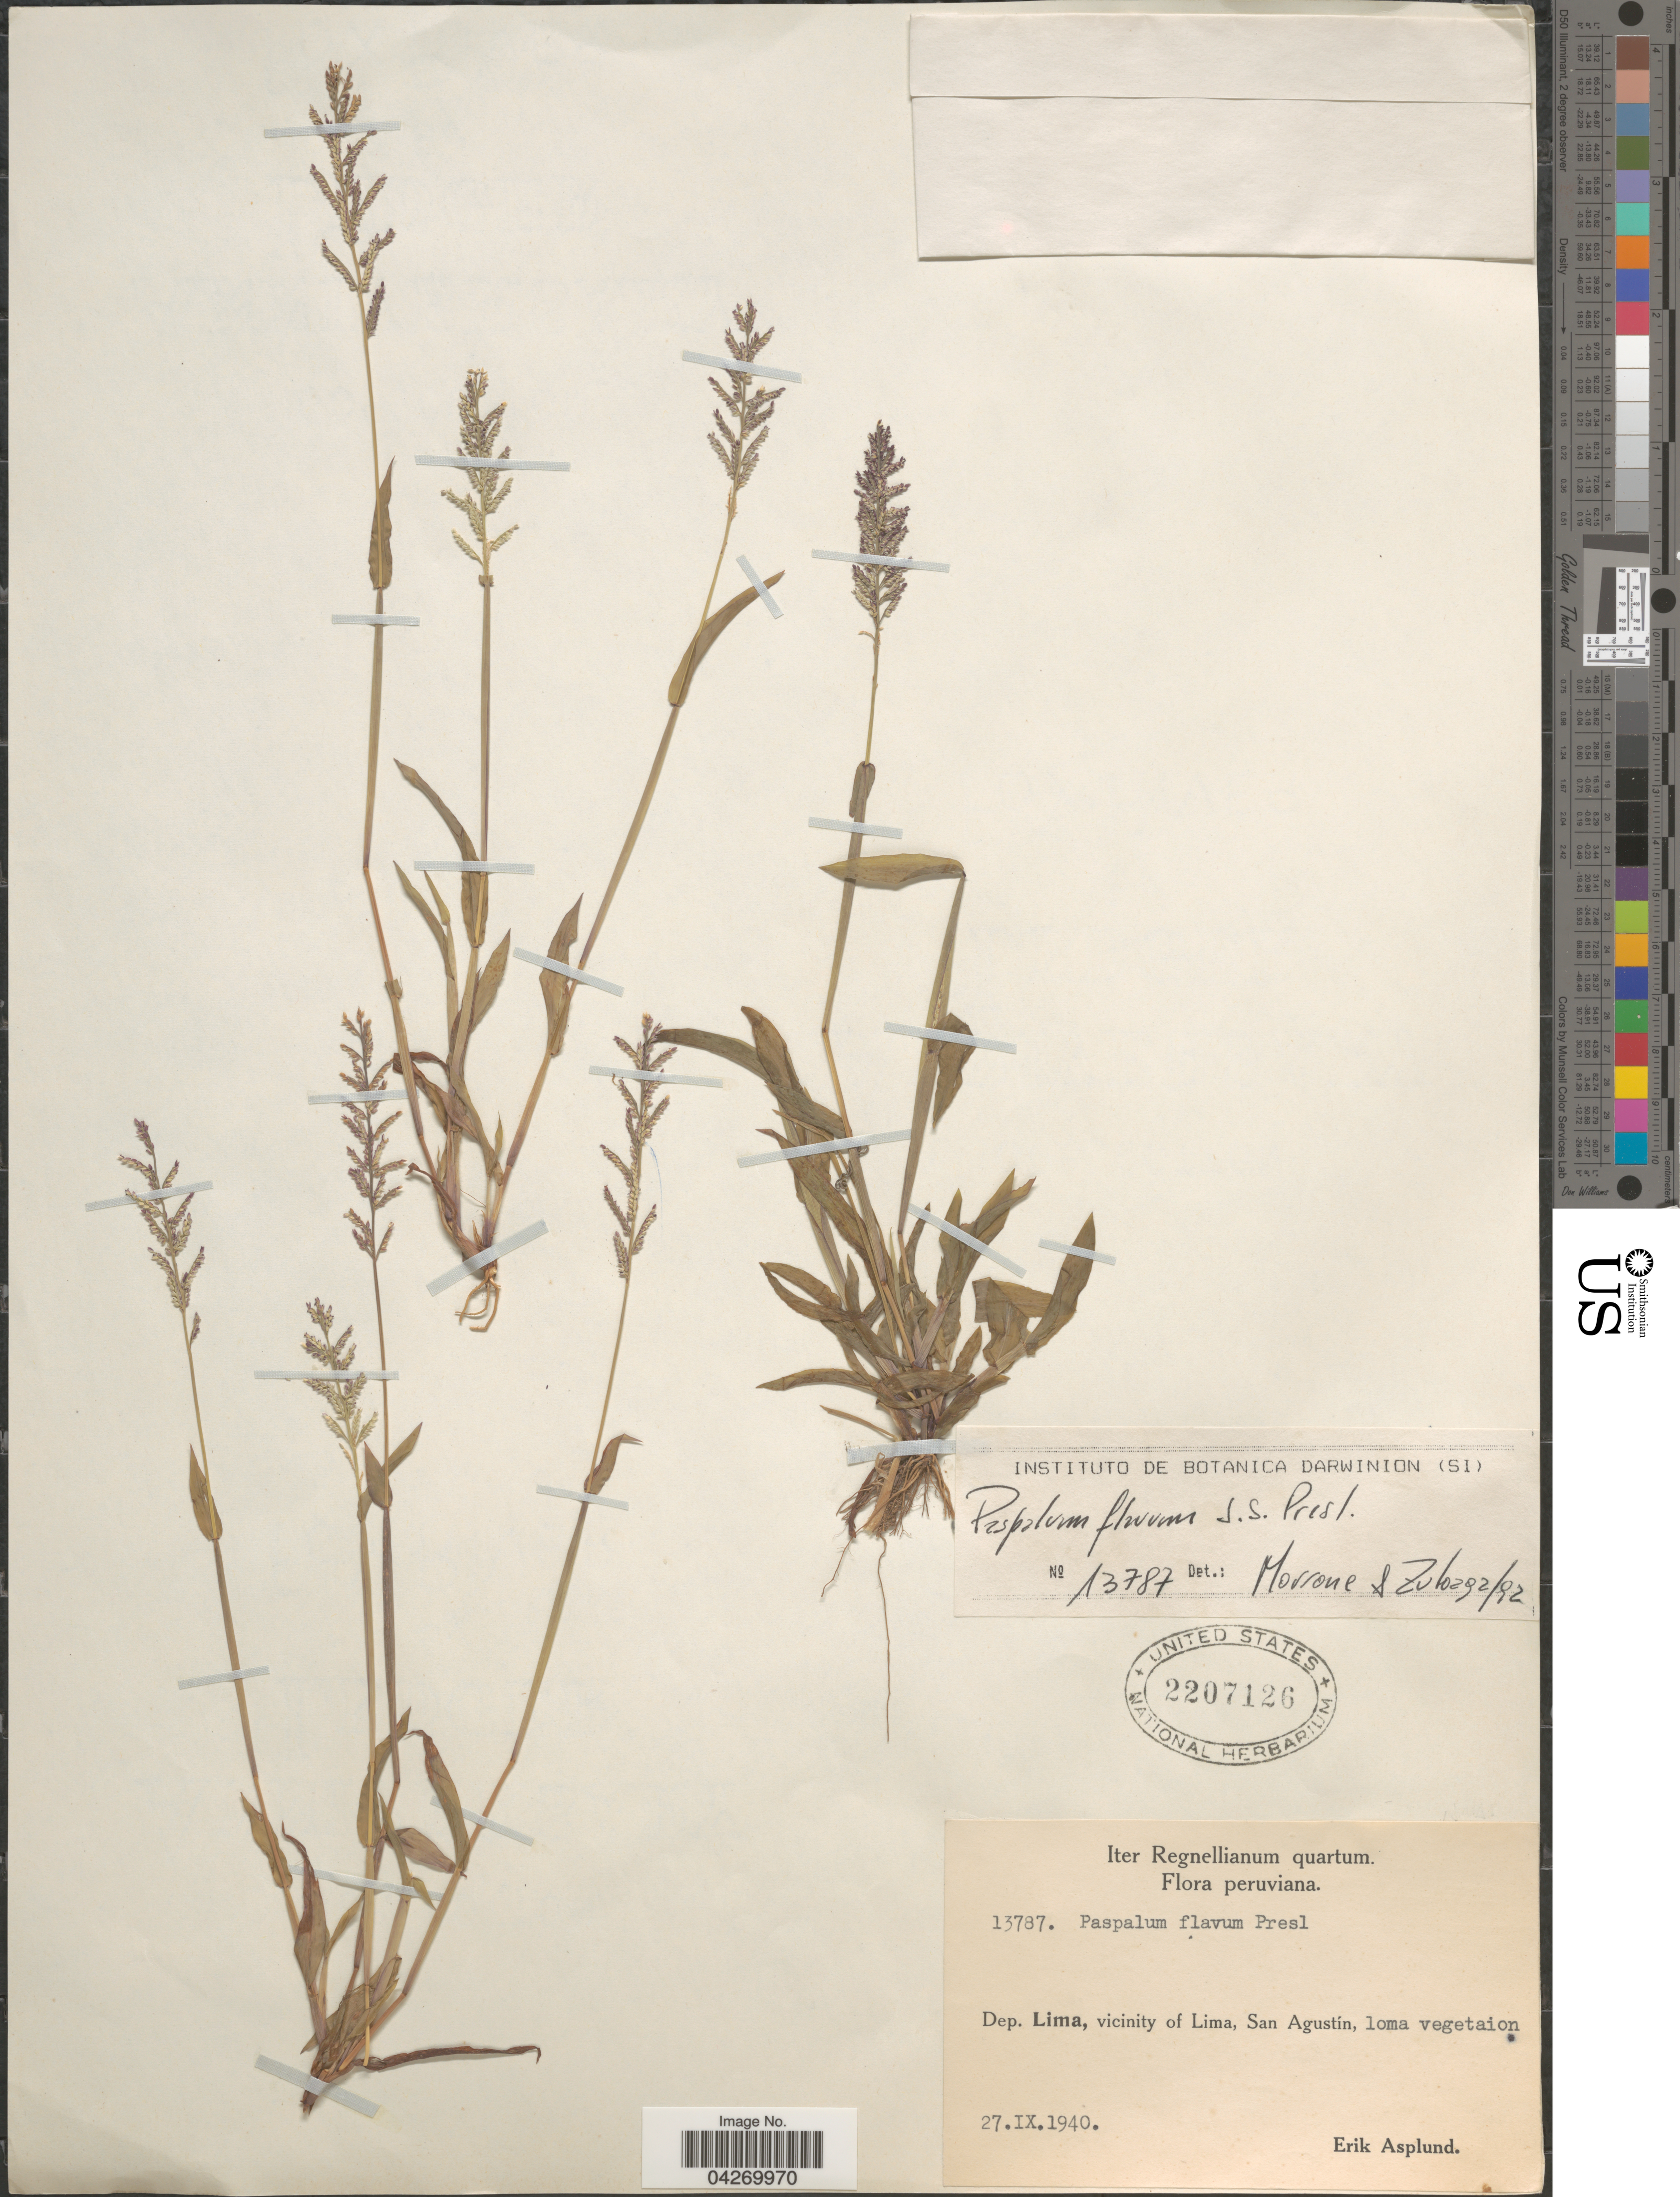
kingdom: Plantae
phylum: Tracheophyta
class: Liliopsida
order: Poales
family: Poaceae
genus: Paspalum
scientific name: Paspalum flavum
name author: J. Presl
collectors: E. Asplund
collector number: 13787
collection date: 1940-09-27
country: Peru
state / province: Lima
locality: Iter Regnellianum quartum. Dep. Lima, vicinity of Lima, San Agustín, loma vegetaion.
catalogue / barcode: US 2207126